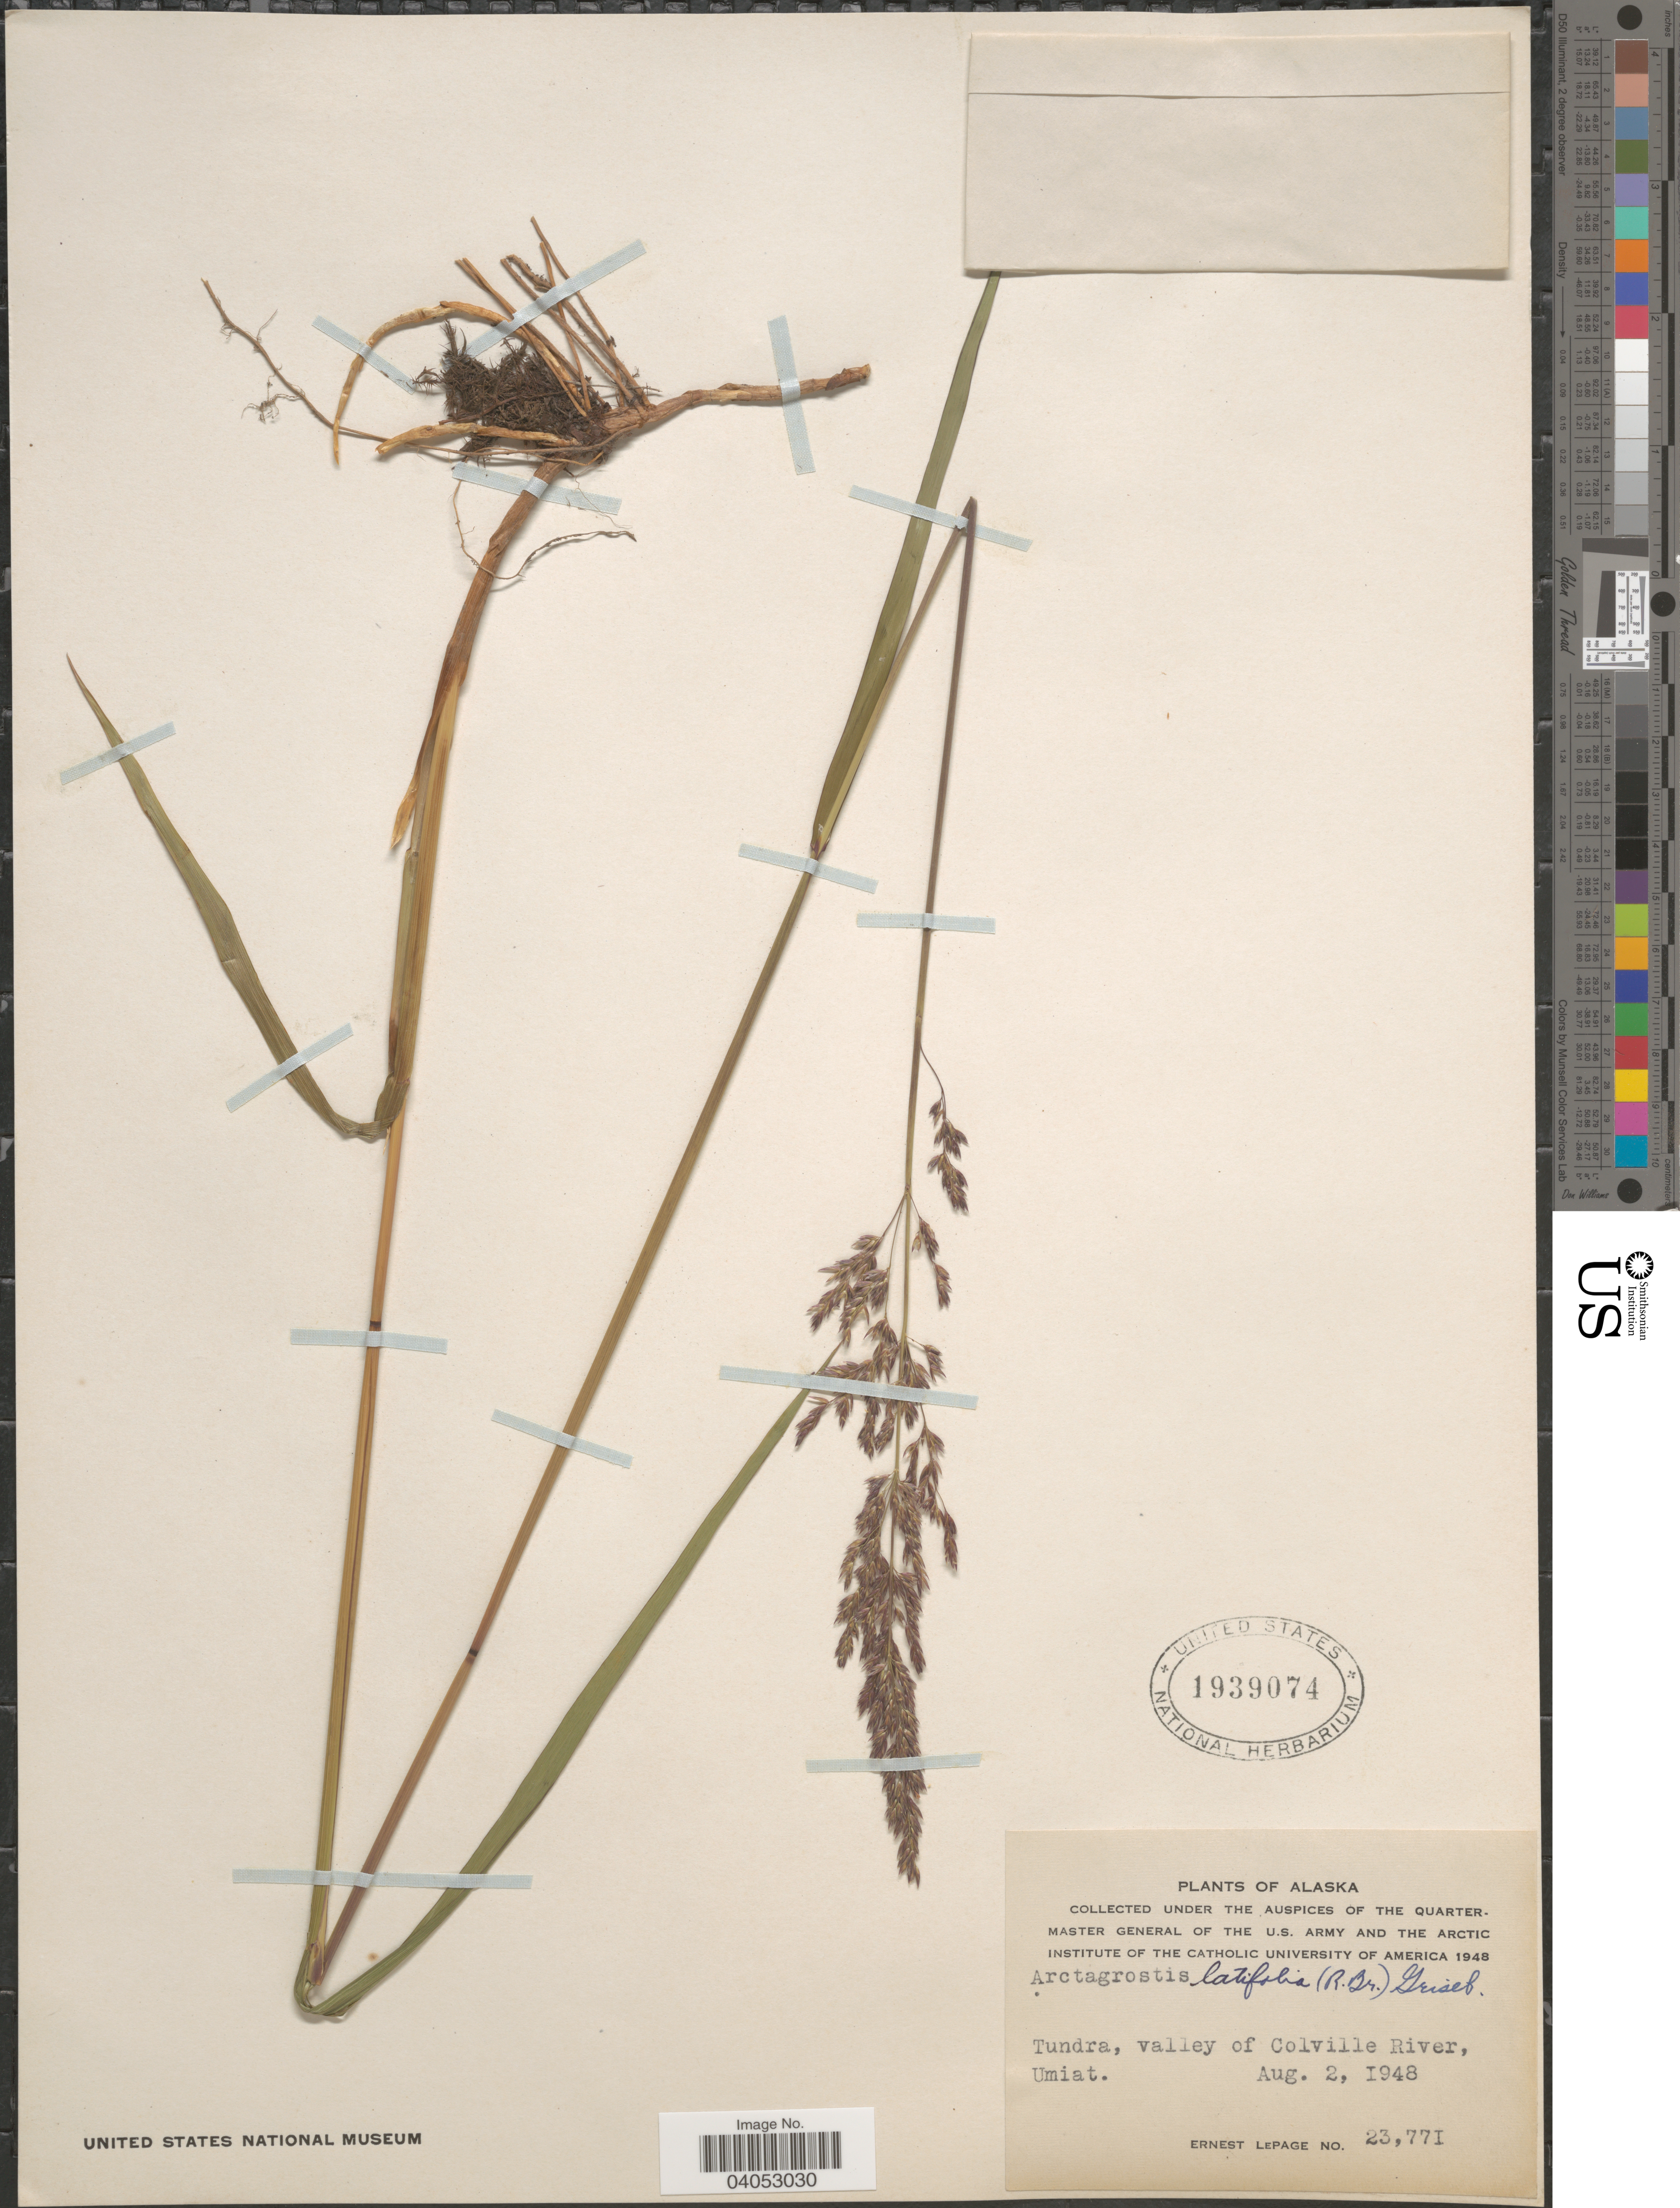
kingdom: Plantae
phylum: Tracheophyta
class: Liliopsida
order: Poales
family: Poaceae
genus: Arctagrostis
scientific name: Arctagrostis latifolia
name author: (R. Br.) Griseb.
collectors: E. Lepage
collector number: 23771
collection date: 1948-08-02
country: United States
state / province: Alaska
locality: Tundra, valley of the Colville River, Umiat.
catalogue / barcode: US 1939074